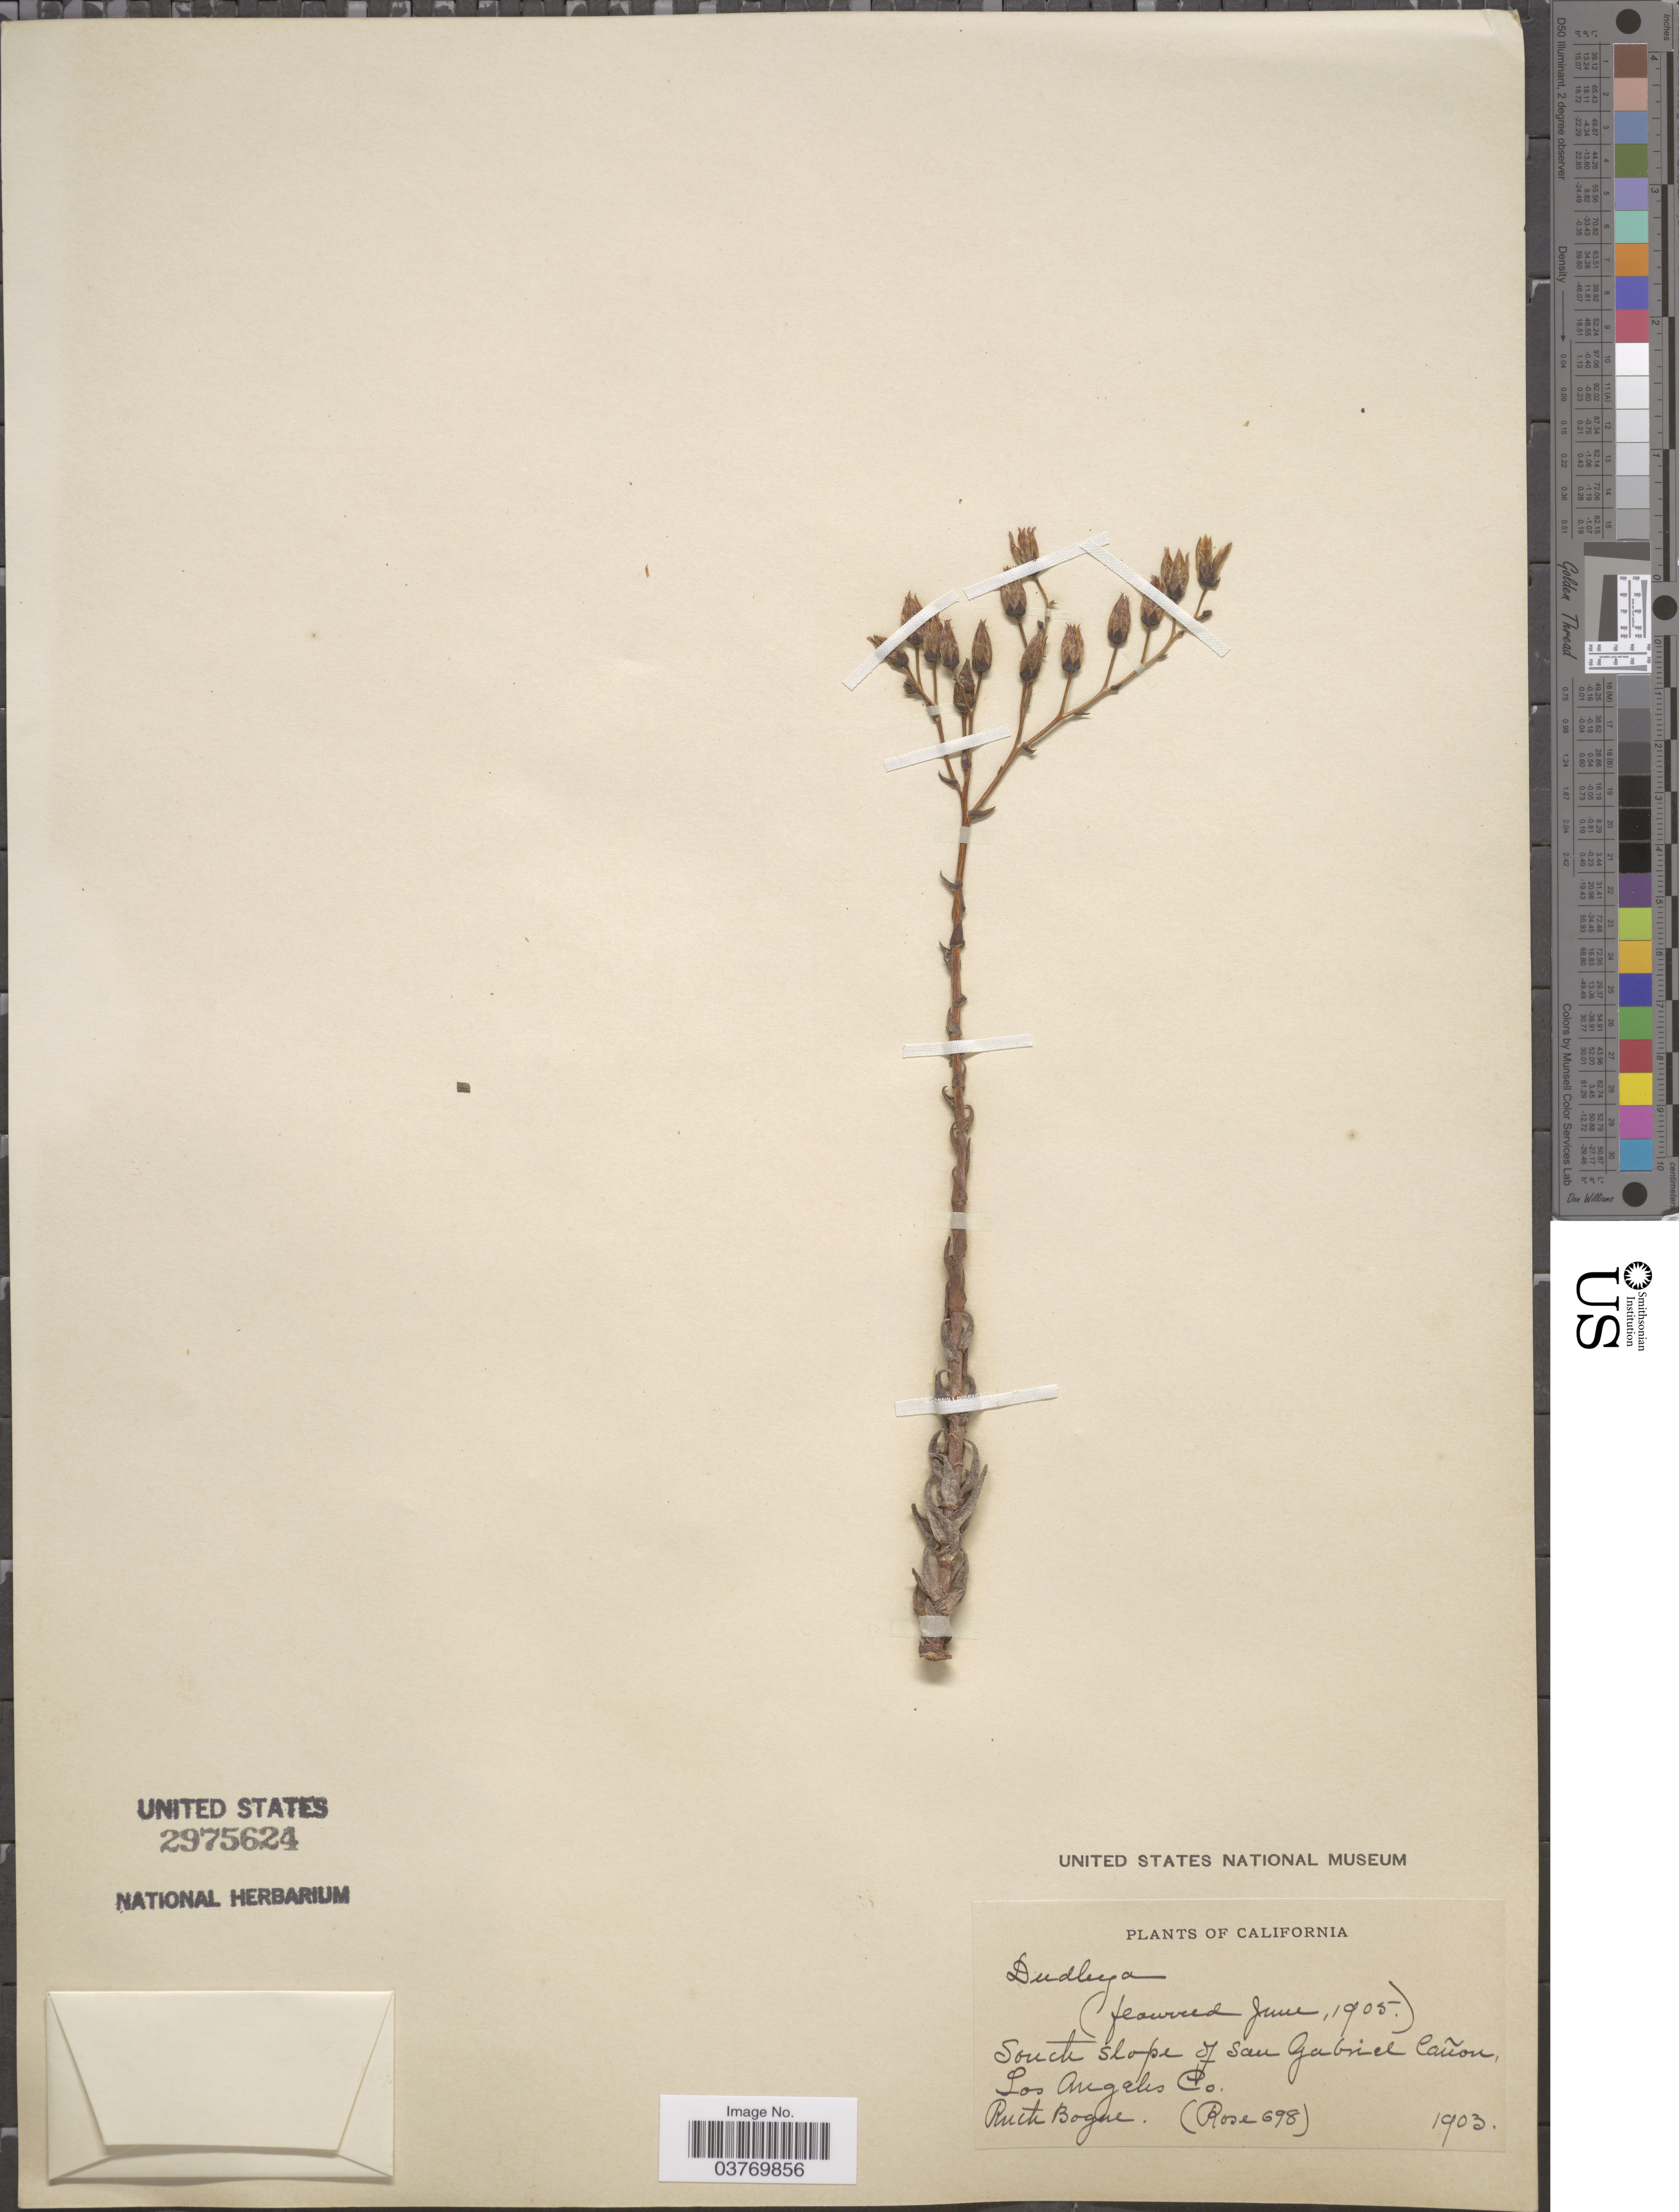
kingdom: Plantae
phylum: Tracheophyta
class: Magnoliopsida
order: Saxifragales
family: Crassulaceae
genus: Dudleya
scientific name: Dudleya sp.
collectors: R. Bogue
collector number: Rose 698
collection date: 1903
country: United States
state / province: California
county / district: Los Angeles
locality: South slope of San Gabriel Cañon, Los Angeles Co.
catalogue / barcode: US 2975624